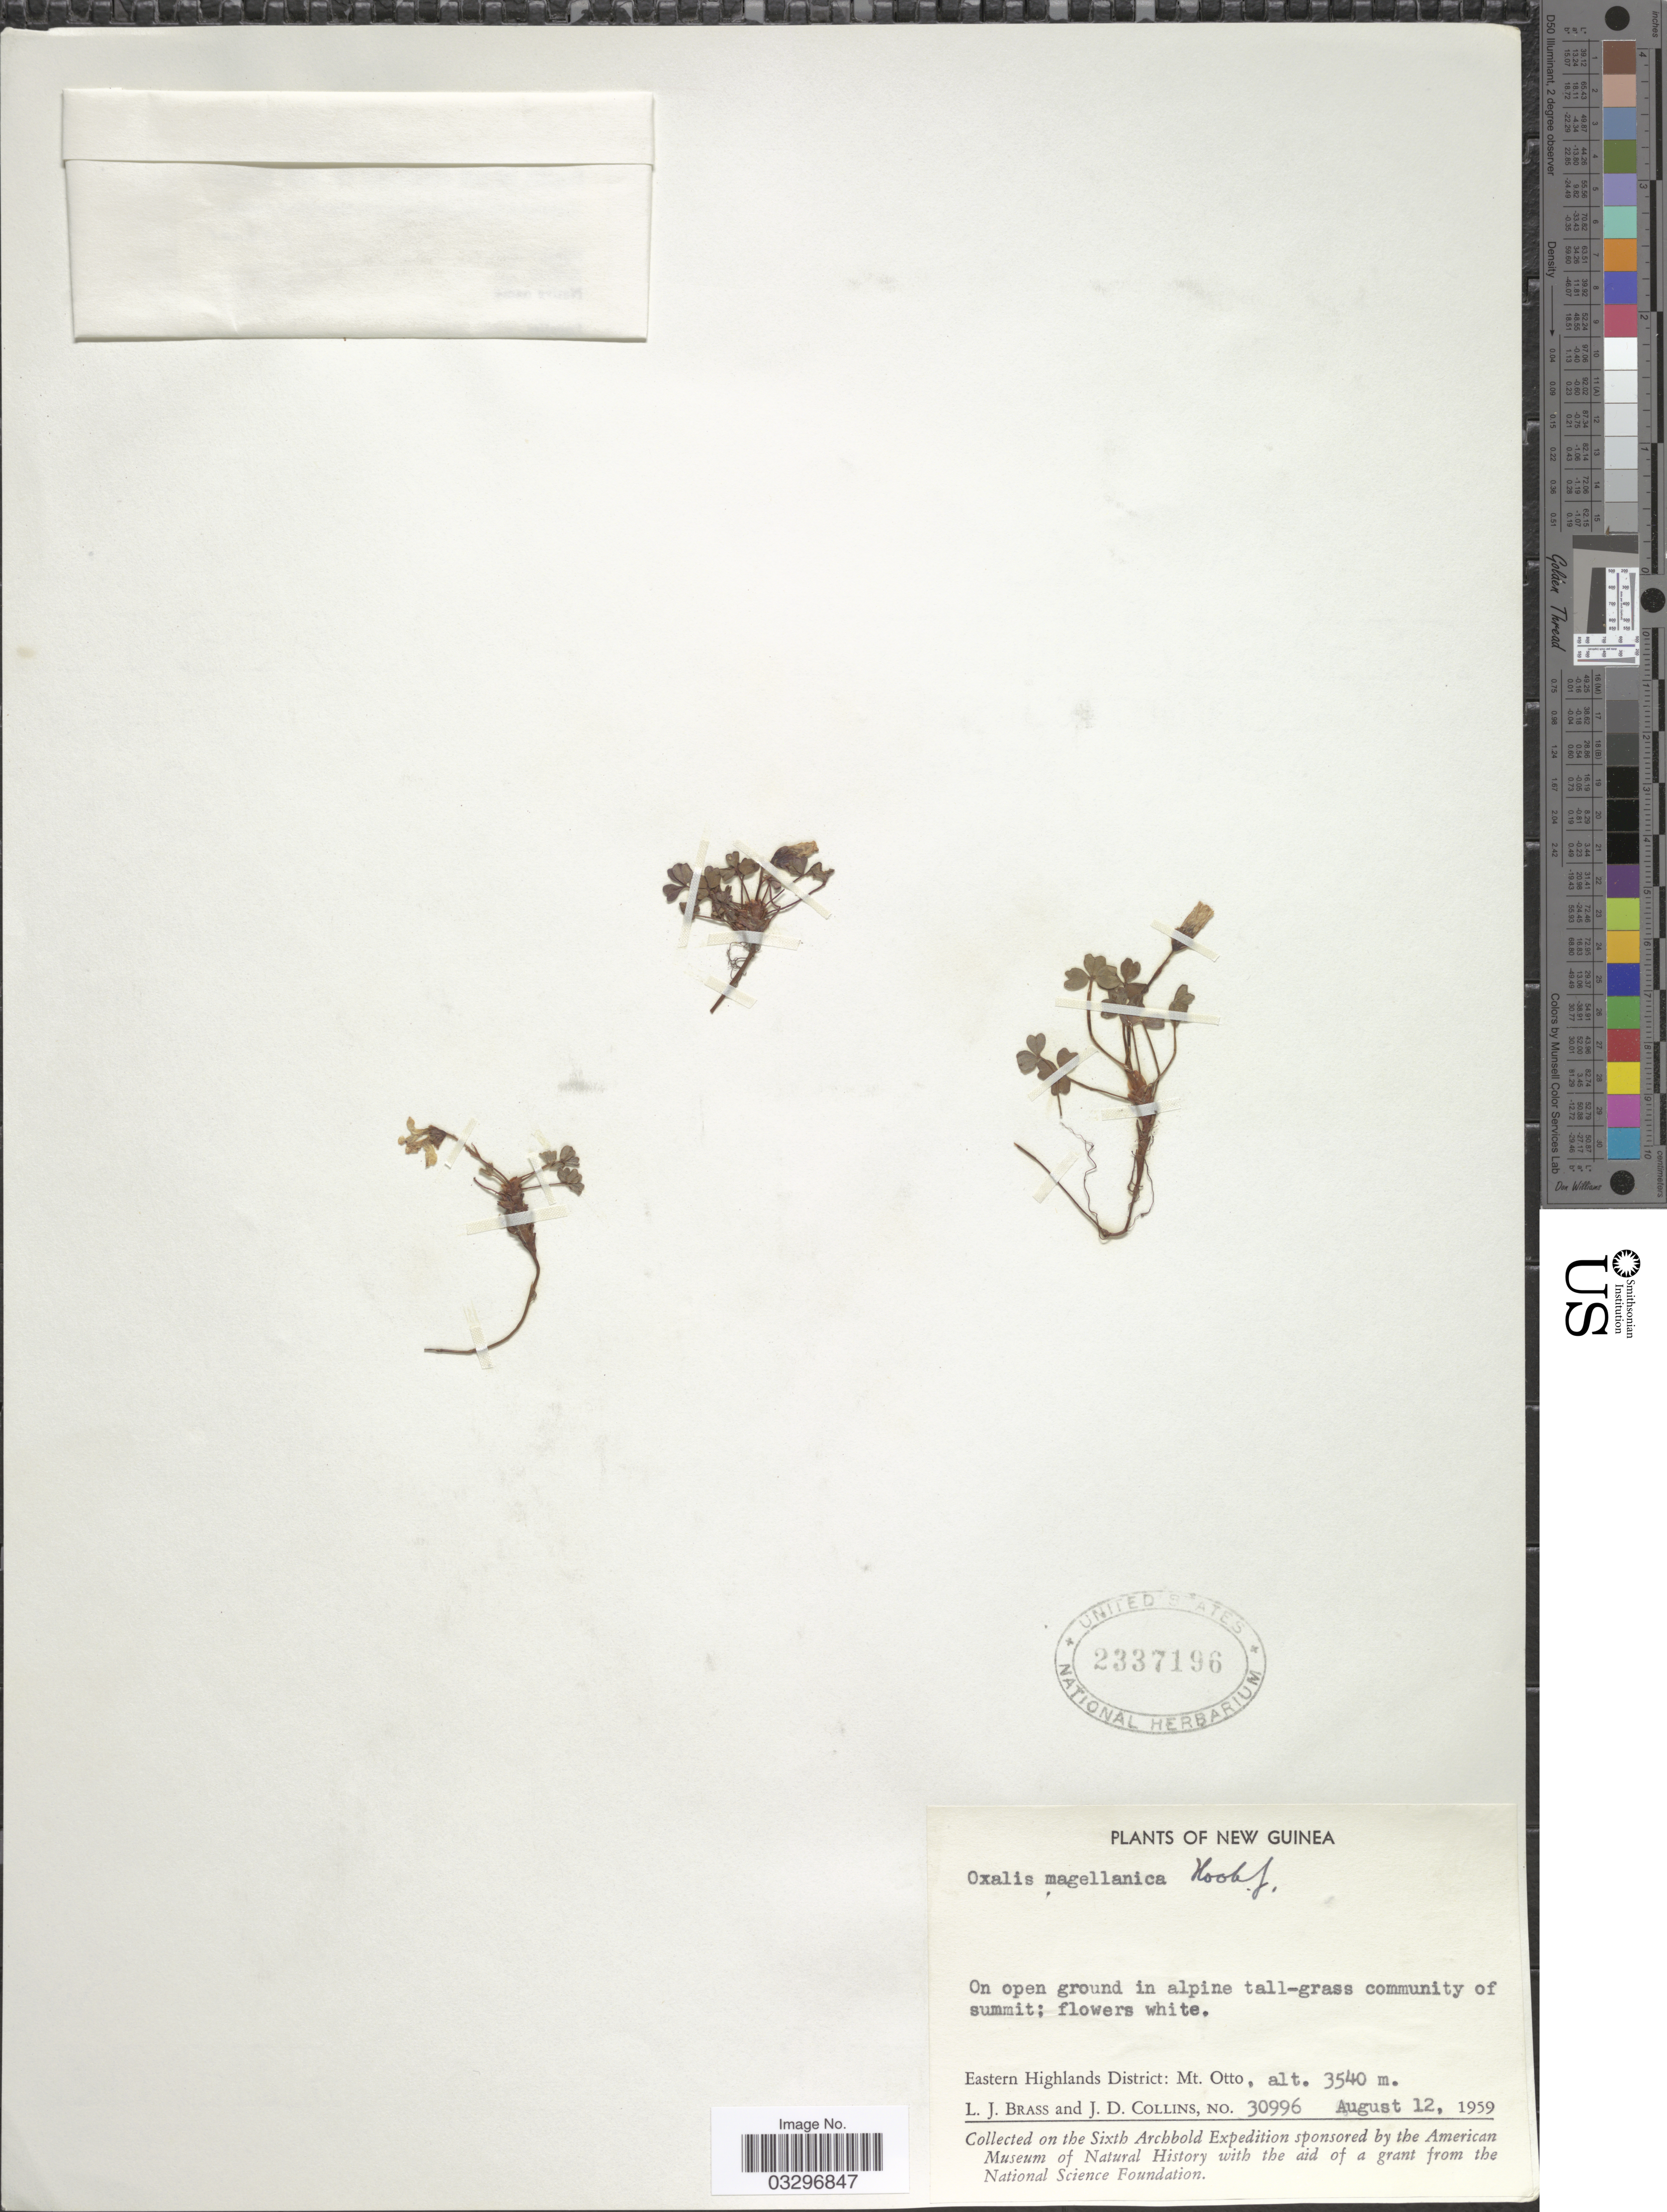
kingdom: Plantae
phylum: Tracheophyta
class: Magnoliopsida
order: Oxalidales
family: Oxalidaceae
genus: Oxalis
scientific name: Oxalis magellanica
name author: G. Forst.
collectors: L. J. Brass & J. Collins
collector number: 30996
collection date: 1959-08-12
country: Papua New Guinea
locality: New Guinea. Eastern Highlands District: Mt. Otto.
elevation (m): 3540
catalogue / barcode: US 2337196